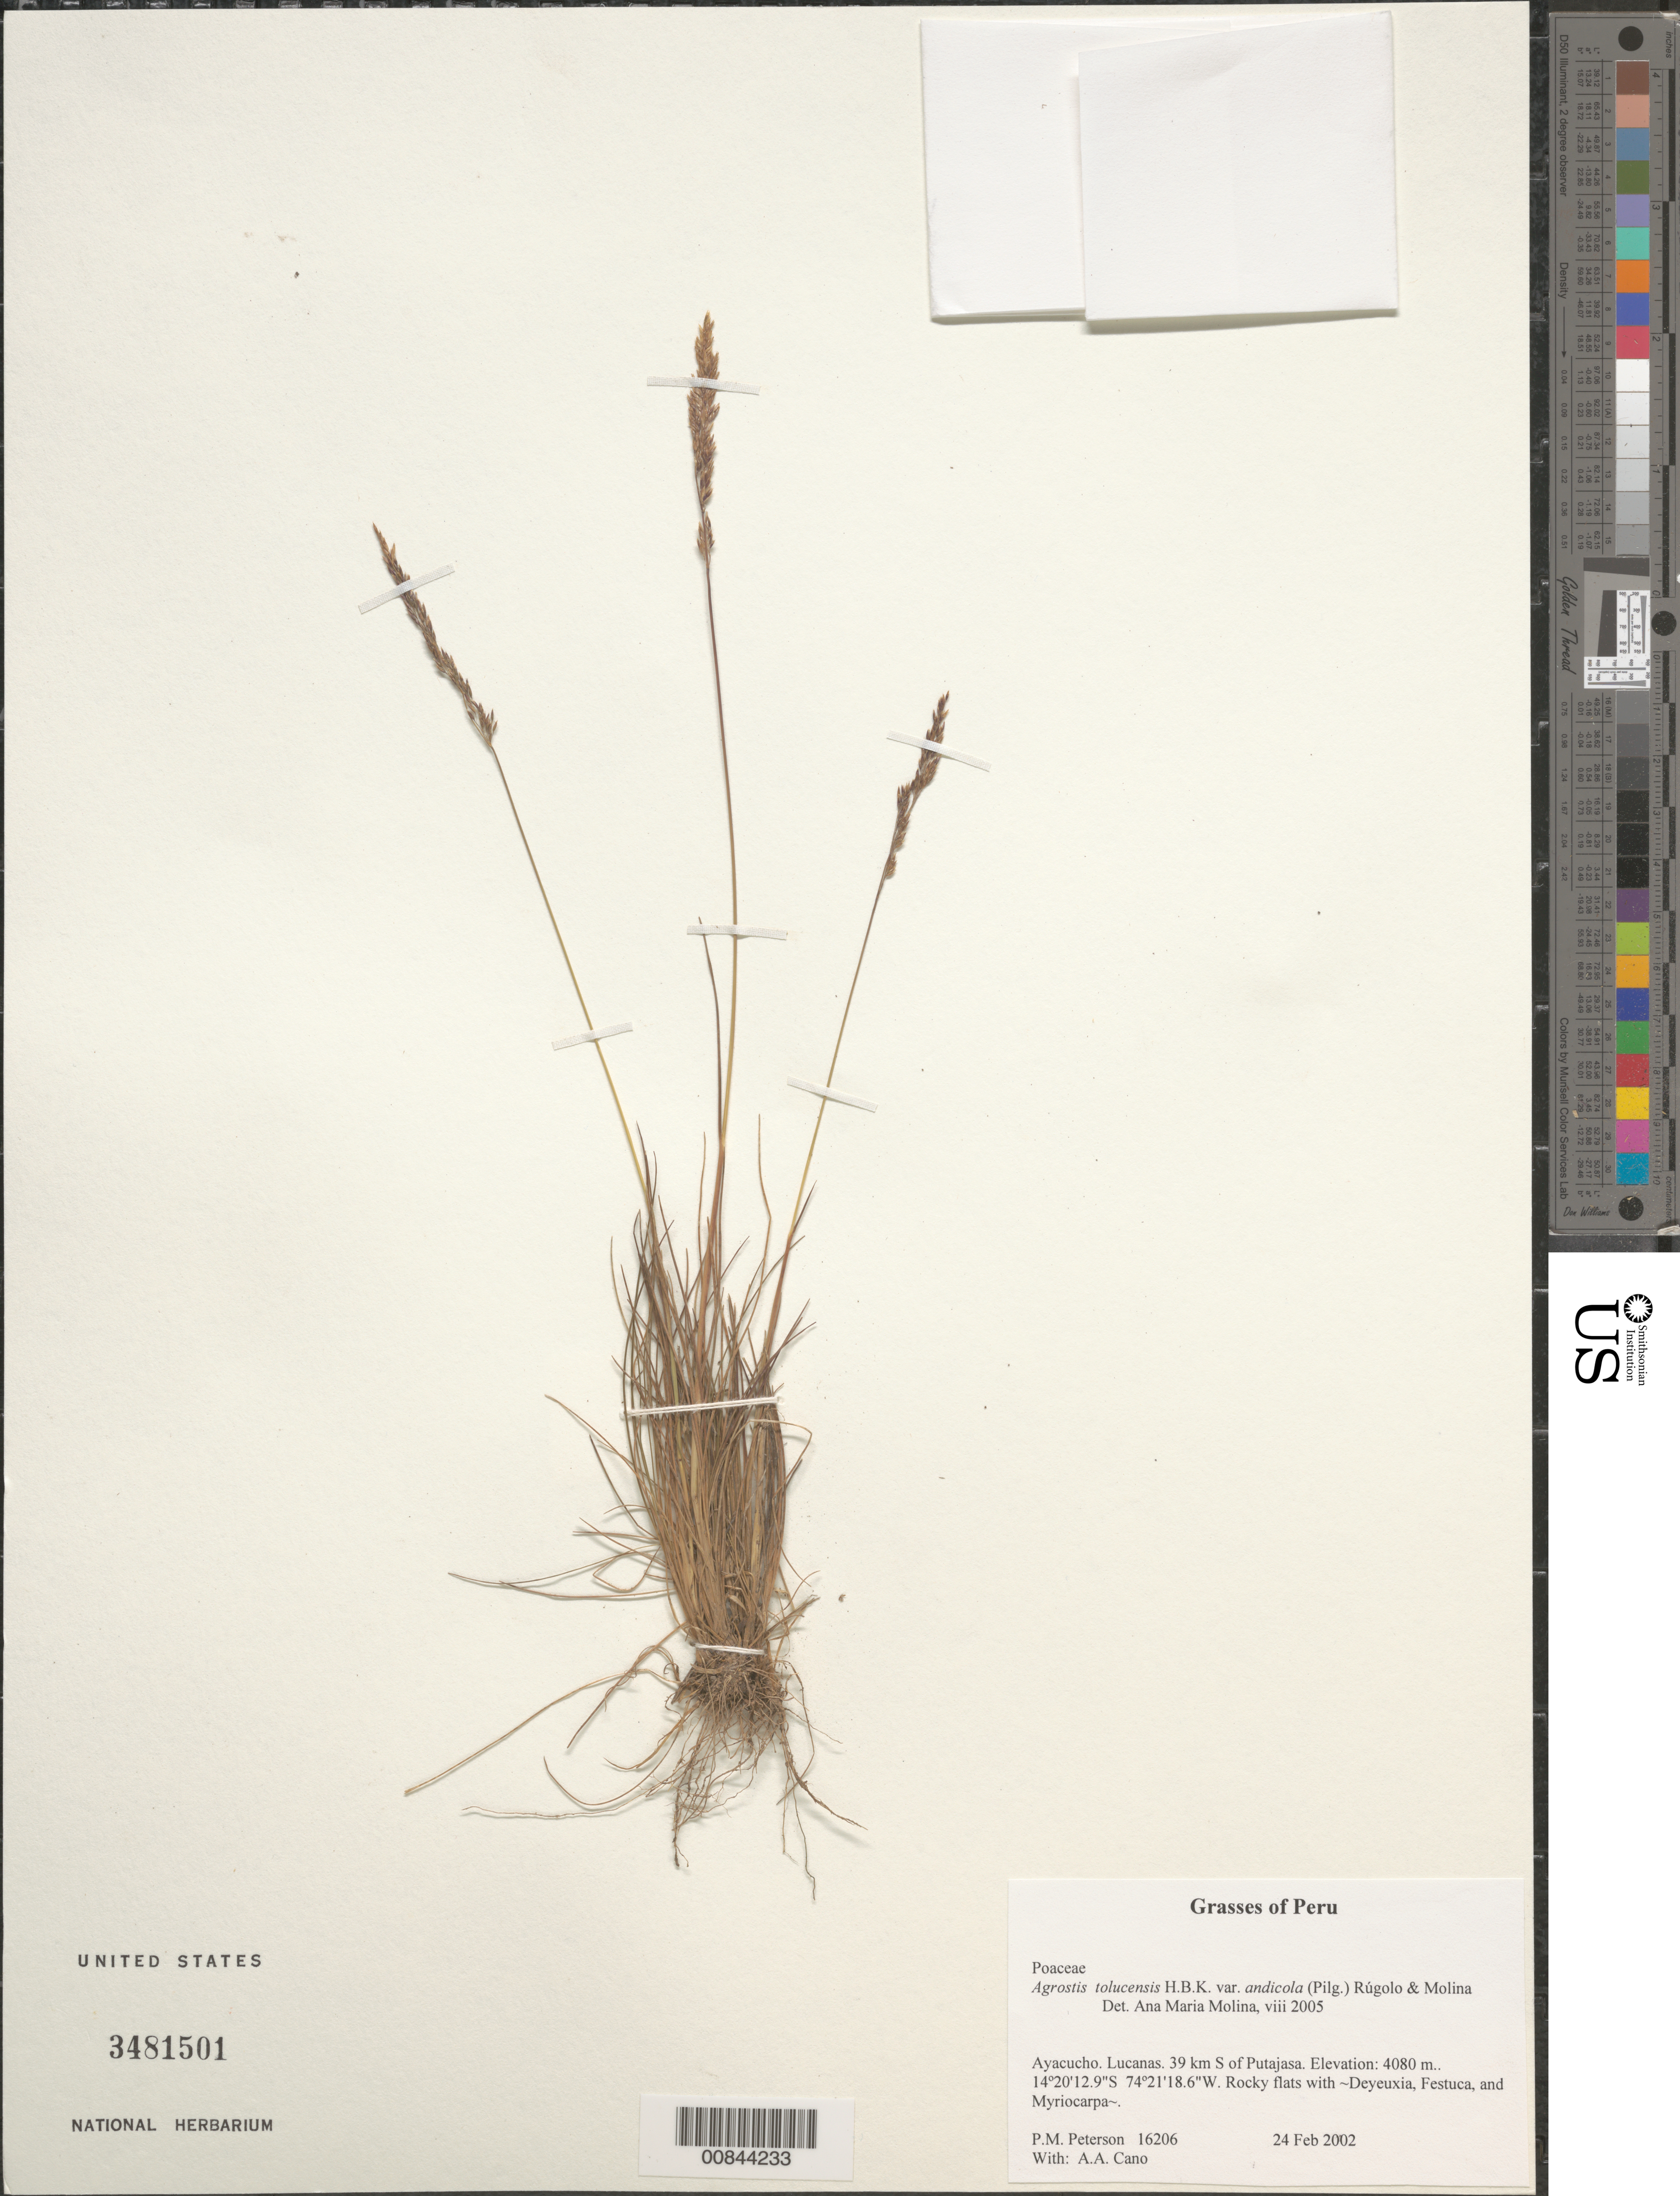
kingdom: Plantae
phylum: Tracheophyta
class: Liliopsida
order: Poales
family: Poaceae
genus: Agrostis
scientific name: Agrostis tolucensis var. andicola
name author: (Pilg.) Rúgolo & A.M. Molina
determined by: Molina, Ana M. de R.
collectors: P. M. Peterson, A. Cano, M. I. La Torre, A. Ramírez & D. Susanibar Cruz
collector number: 16206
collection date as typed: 24 Feb 2002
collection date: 2002-02-24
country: Peru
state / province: Ayacucho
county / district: Lucanas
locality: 39 km S of Putajasa.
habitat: Rocky flats with ~Deyeuxia, Festuca, and Myriocarpa~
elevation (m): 4080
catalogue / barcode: US 3481501